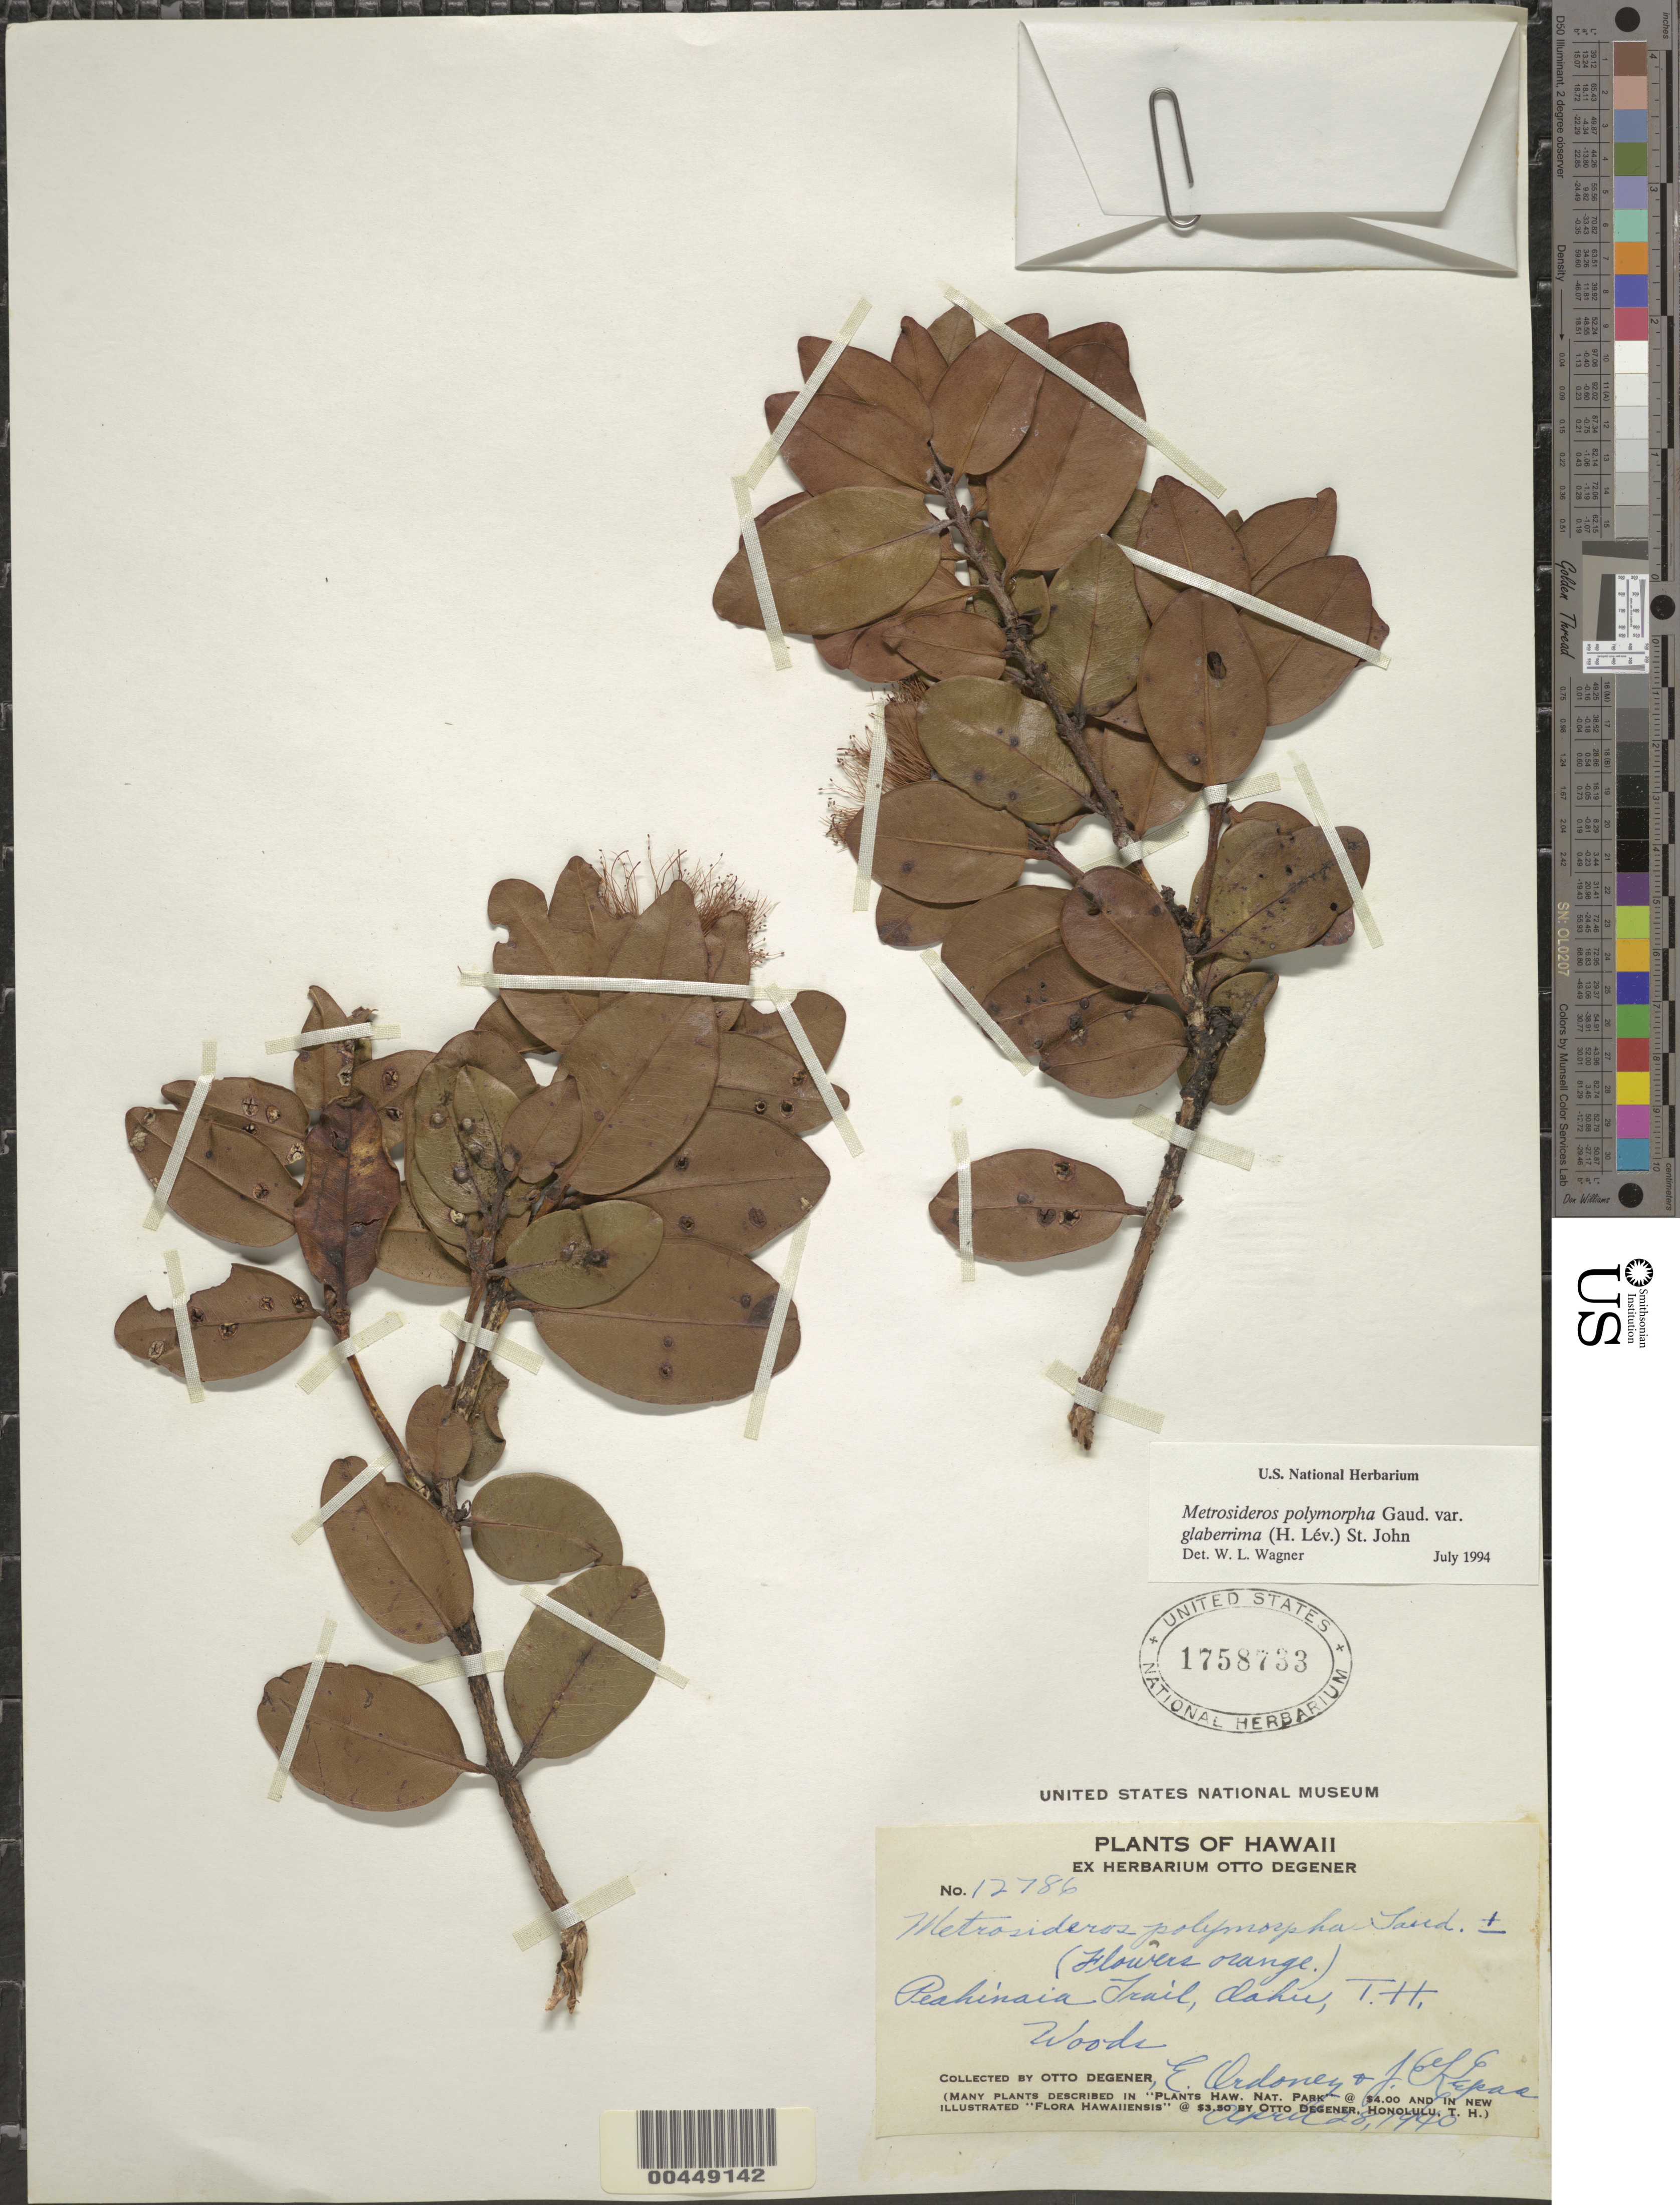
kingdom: Plantae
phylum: Tracheophyta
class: Magnoliopsida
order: Myrtales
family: Myrtaceae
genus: Metrosideros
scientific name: Metrosideros polymorpha var. glaberrima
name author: (H. Lév.) H. St. John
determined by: Wagner, W. L., (BOT), Smithsonian Institution - National Museum of Natural History (UNITED STATES)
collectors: O. Degener, E. Ordonez & J. Kepaa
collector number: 12786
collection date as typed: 28 Apr 1940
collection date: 1940-04-28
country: United States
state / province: Hawaii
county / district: Honolulu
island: Oahu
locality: Peahinaia Trail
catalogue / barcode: US 1758733